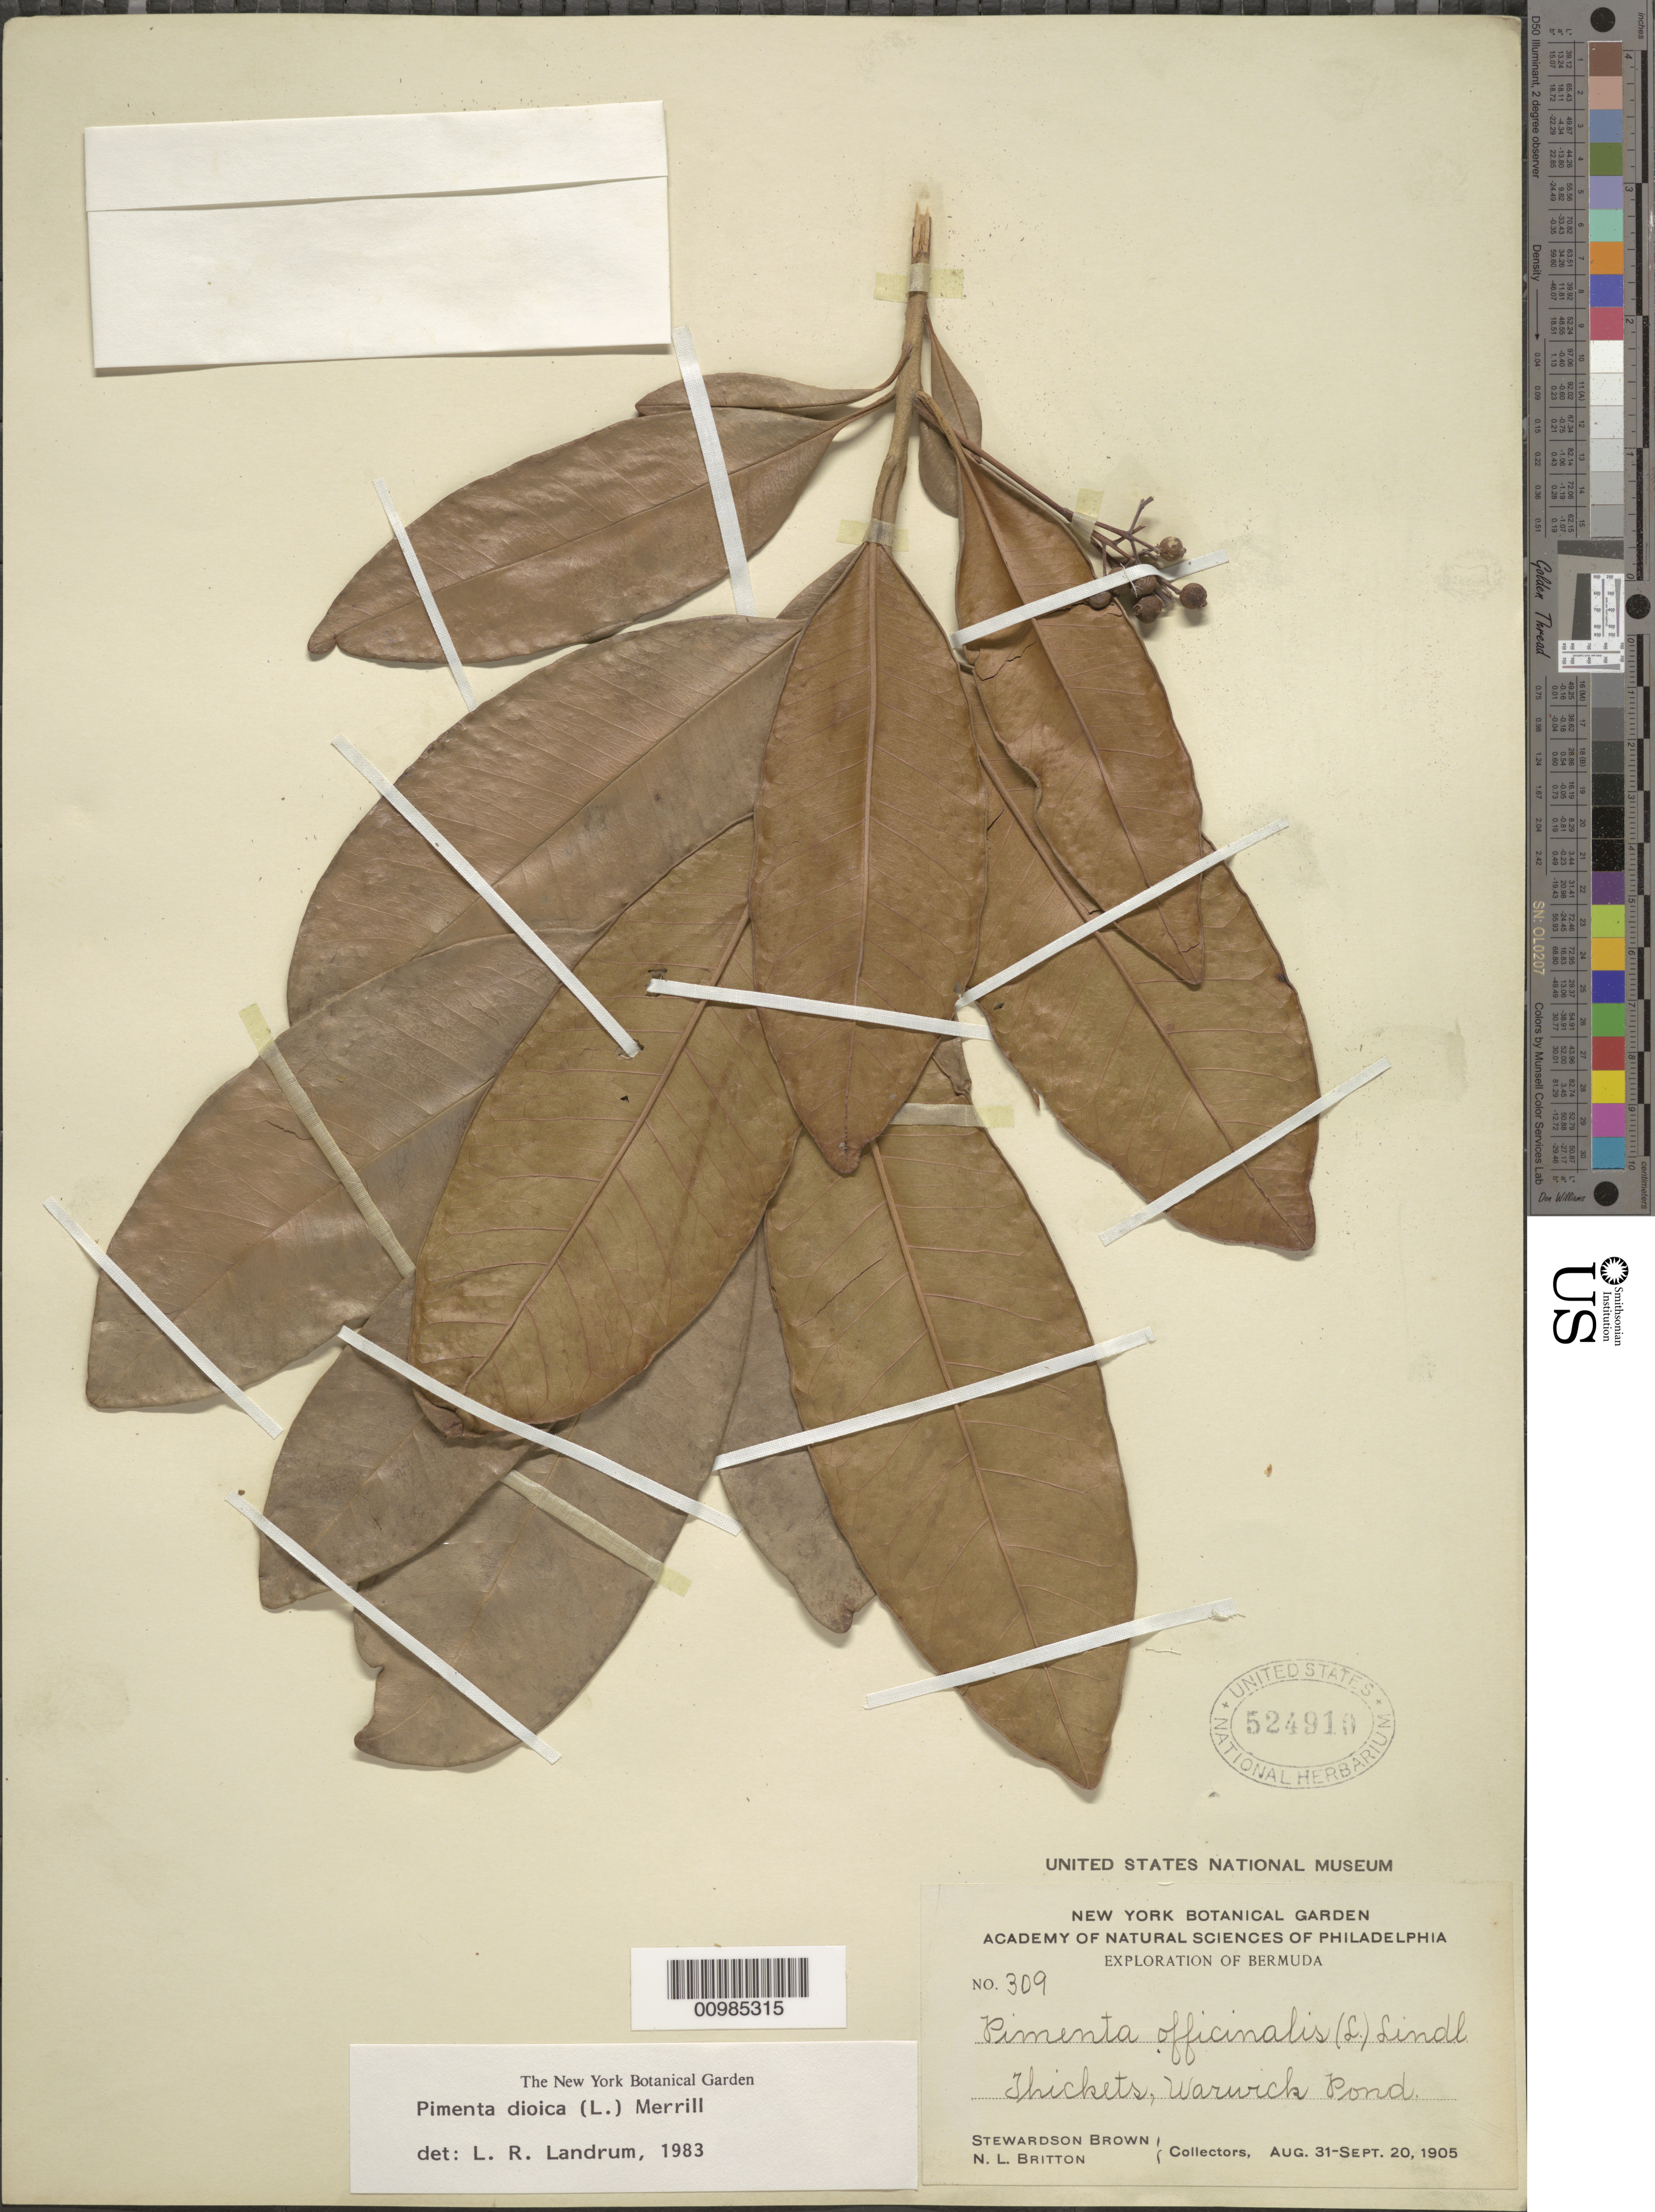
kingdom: Plantae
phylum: Tracheophyta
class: Magnoliopsida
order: Myrtales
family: Myrtaceae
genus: Pimenta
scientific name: Pimenta dioica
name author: (L.) Merr.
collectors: S. Brown & N. Britton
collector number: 309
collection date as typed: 31 Aug 1905 to 20 Sep 1905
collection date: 1905-08-31/1905-09-20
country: Bermuda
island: Bermuda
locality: Warwick Pond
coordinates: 0 N, 0 E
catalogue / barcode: US 524910